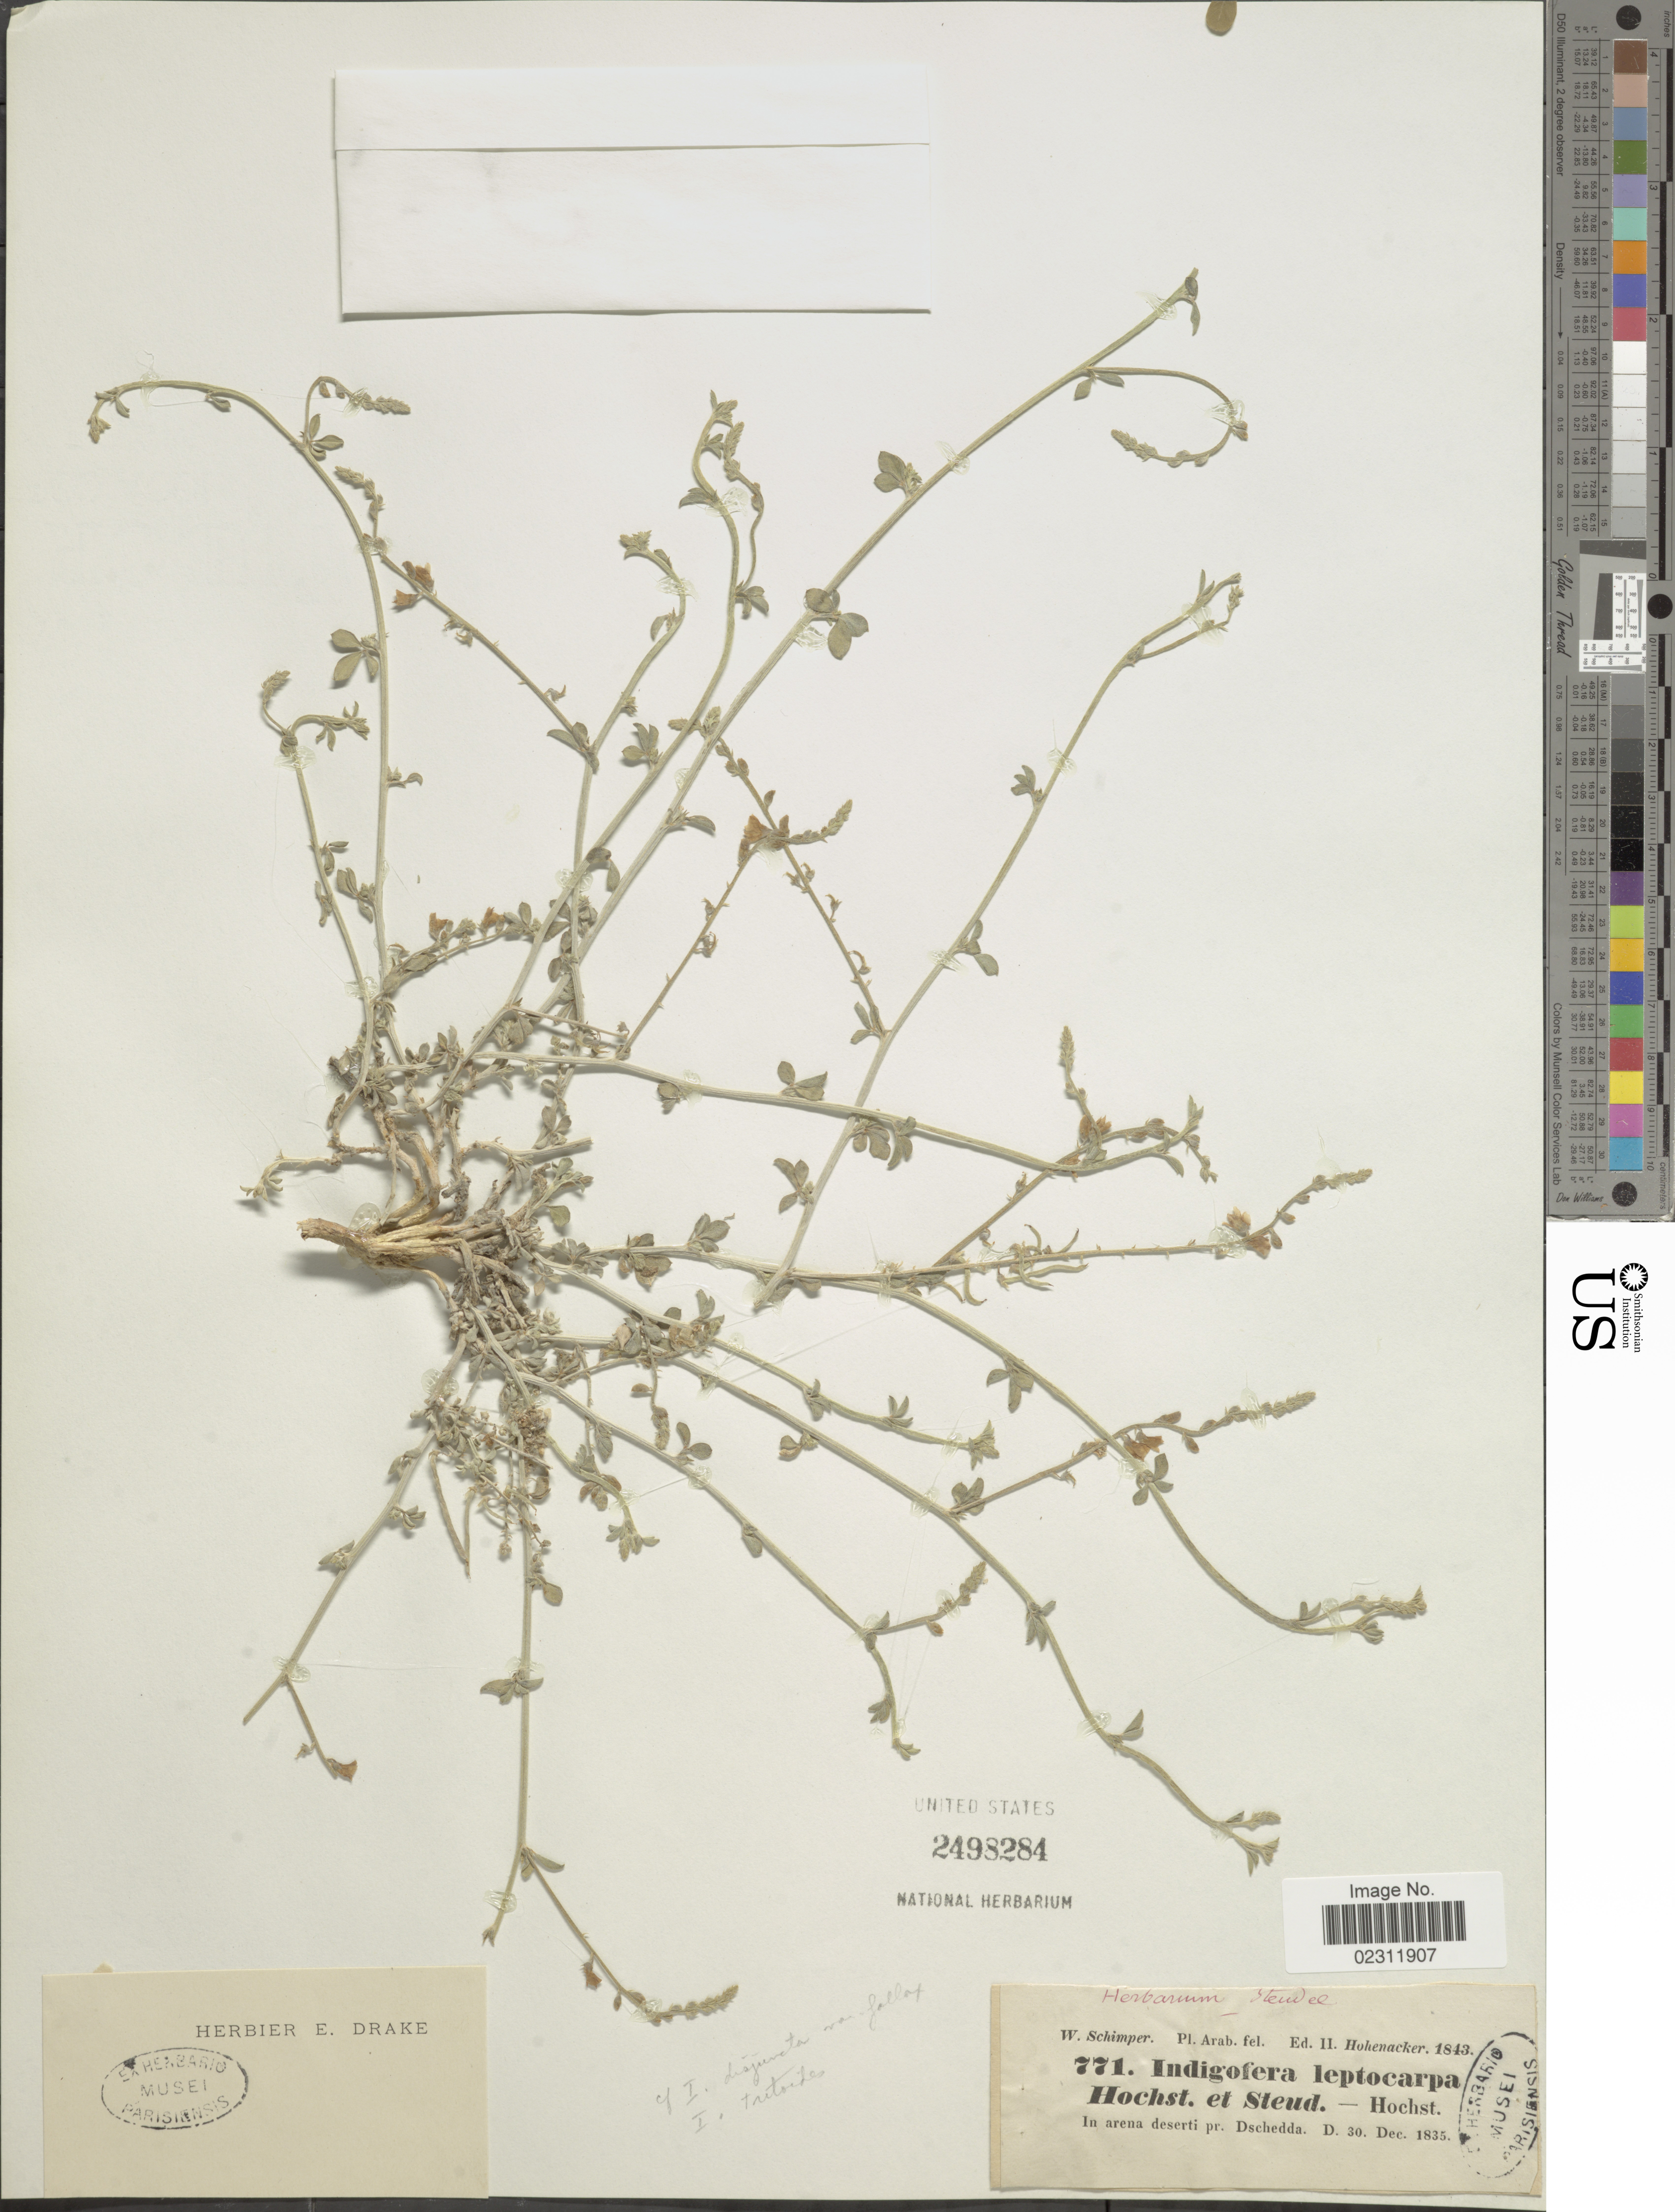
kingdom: Plantae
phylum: Tracheophyta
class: Magnoliopsida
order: Fabales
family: Fabaceae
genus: Indigofera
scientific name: Indigofera leptocarpa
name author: Eckl. & Zeyh.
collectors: W. Schimper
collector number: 771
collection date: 1835-12-30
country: Saudi Arabia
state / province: Makkah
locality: Arab., pr. Dschedda [Jeddah]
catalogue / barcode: US 2498284